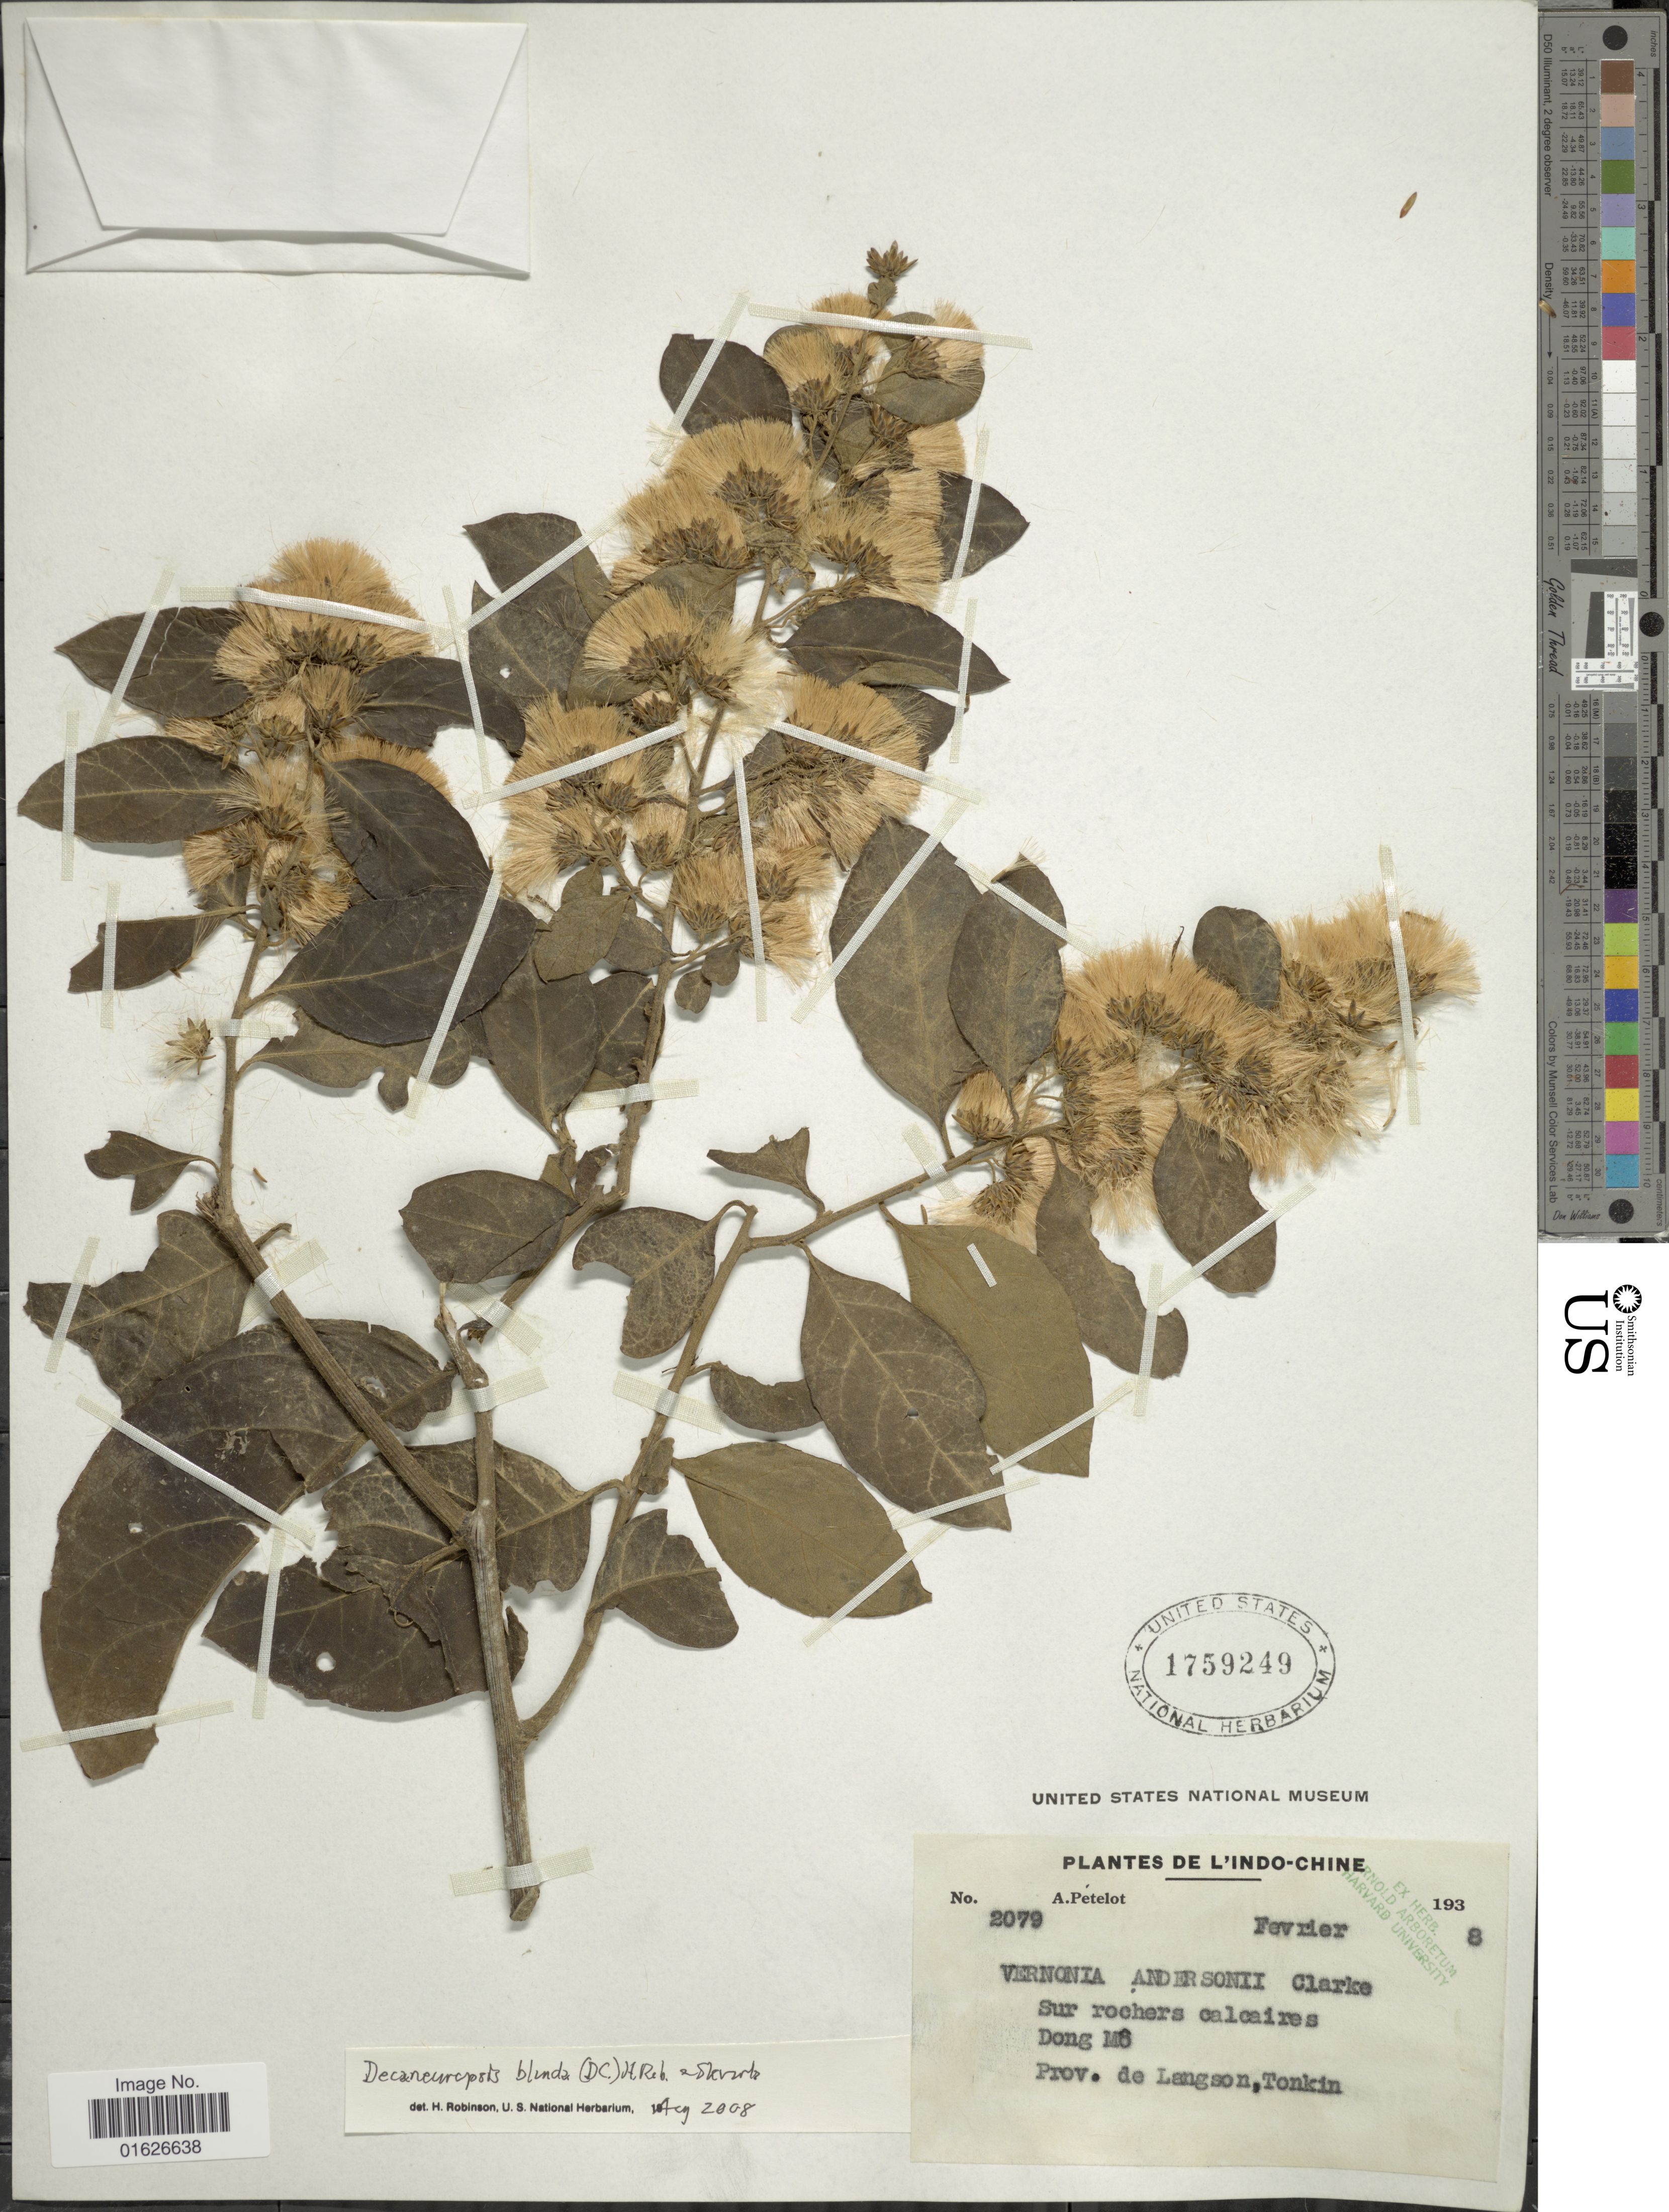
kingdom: Plantae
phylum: Tracheophyta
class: Magnoliopsida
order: Asterales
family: Asteraceae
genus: Decaneuropsis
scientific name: Decaneuropsis andersonii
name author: (C.B. Clarke) H. Rob. & Skvarla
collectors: A. Petelot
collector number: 2079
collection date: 1938-02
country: Vietnam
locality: L' Indo - Chine, sur rochers calcaires Dong Mo, Prov. de Langson,Tonkin.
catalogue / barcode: US 1759249